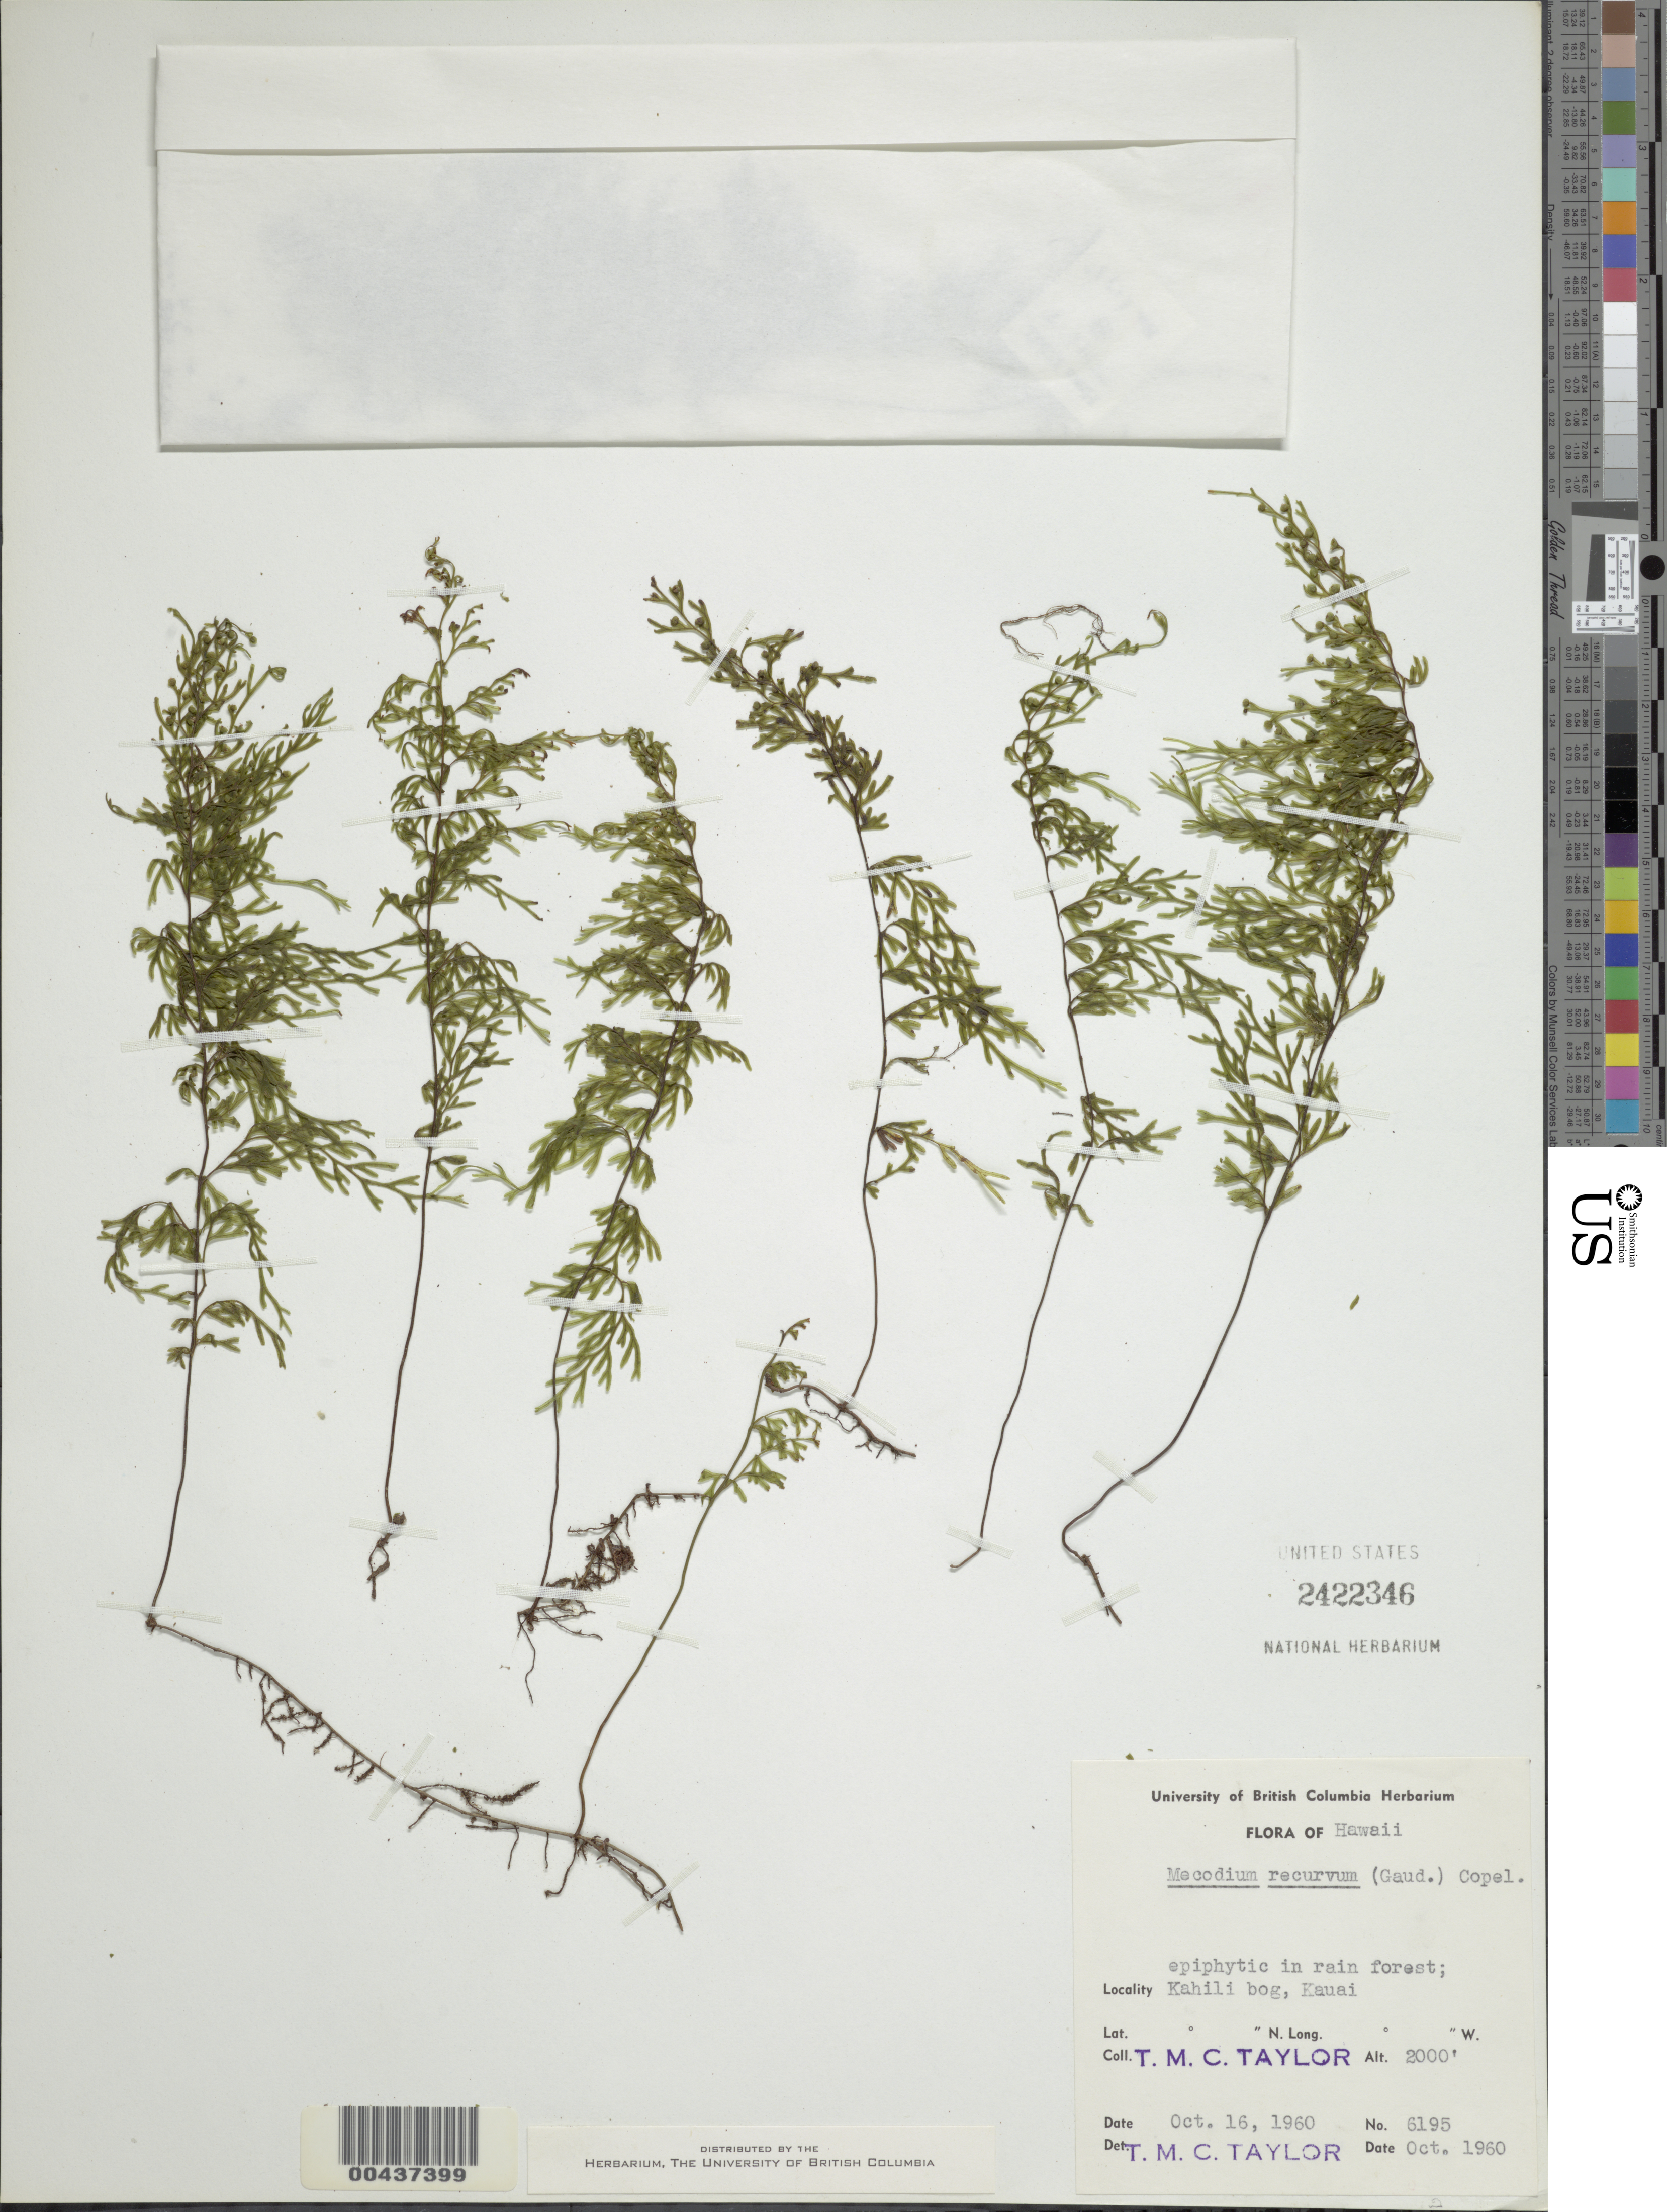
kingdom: Plantae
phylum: Tracheophyta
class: Polypodiopsida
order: Hymenophyllales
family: Hymenophyllaceae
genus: Hymenophyllum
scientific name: Hymenophyllum recurvum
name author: Gaudich.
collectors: T. M. C. Taylor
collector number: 6195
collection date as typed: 16 Oct 1960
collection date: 1960-10-16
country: United States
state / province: Hawaii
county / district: Hawaii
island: Kaua'i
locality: Kahili bog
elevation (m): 610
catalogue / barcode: US 2422346